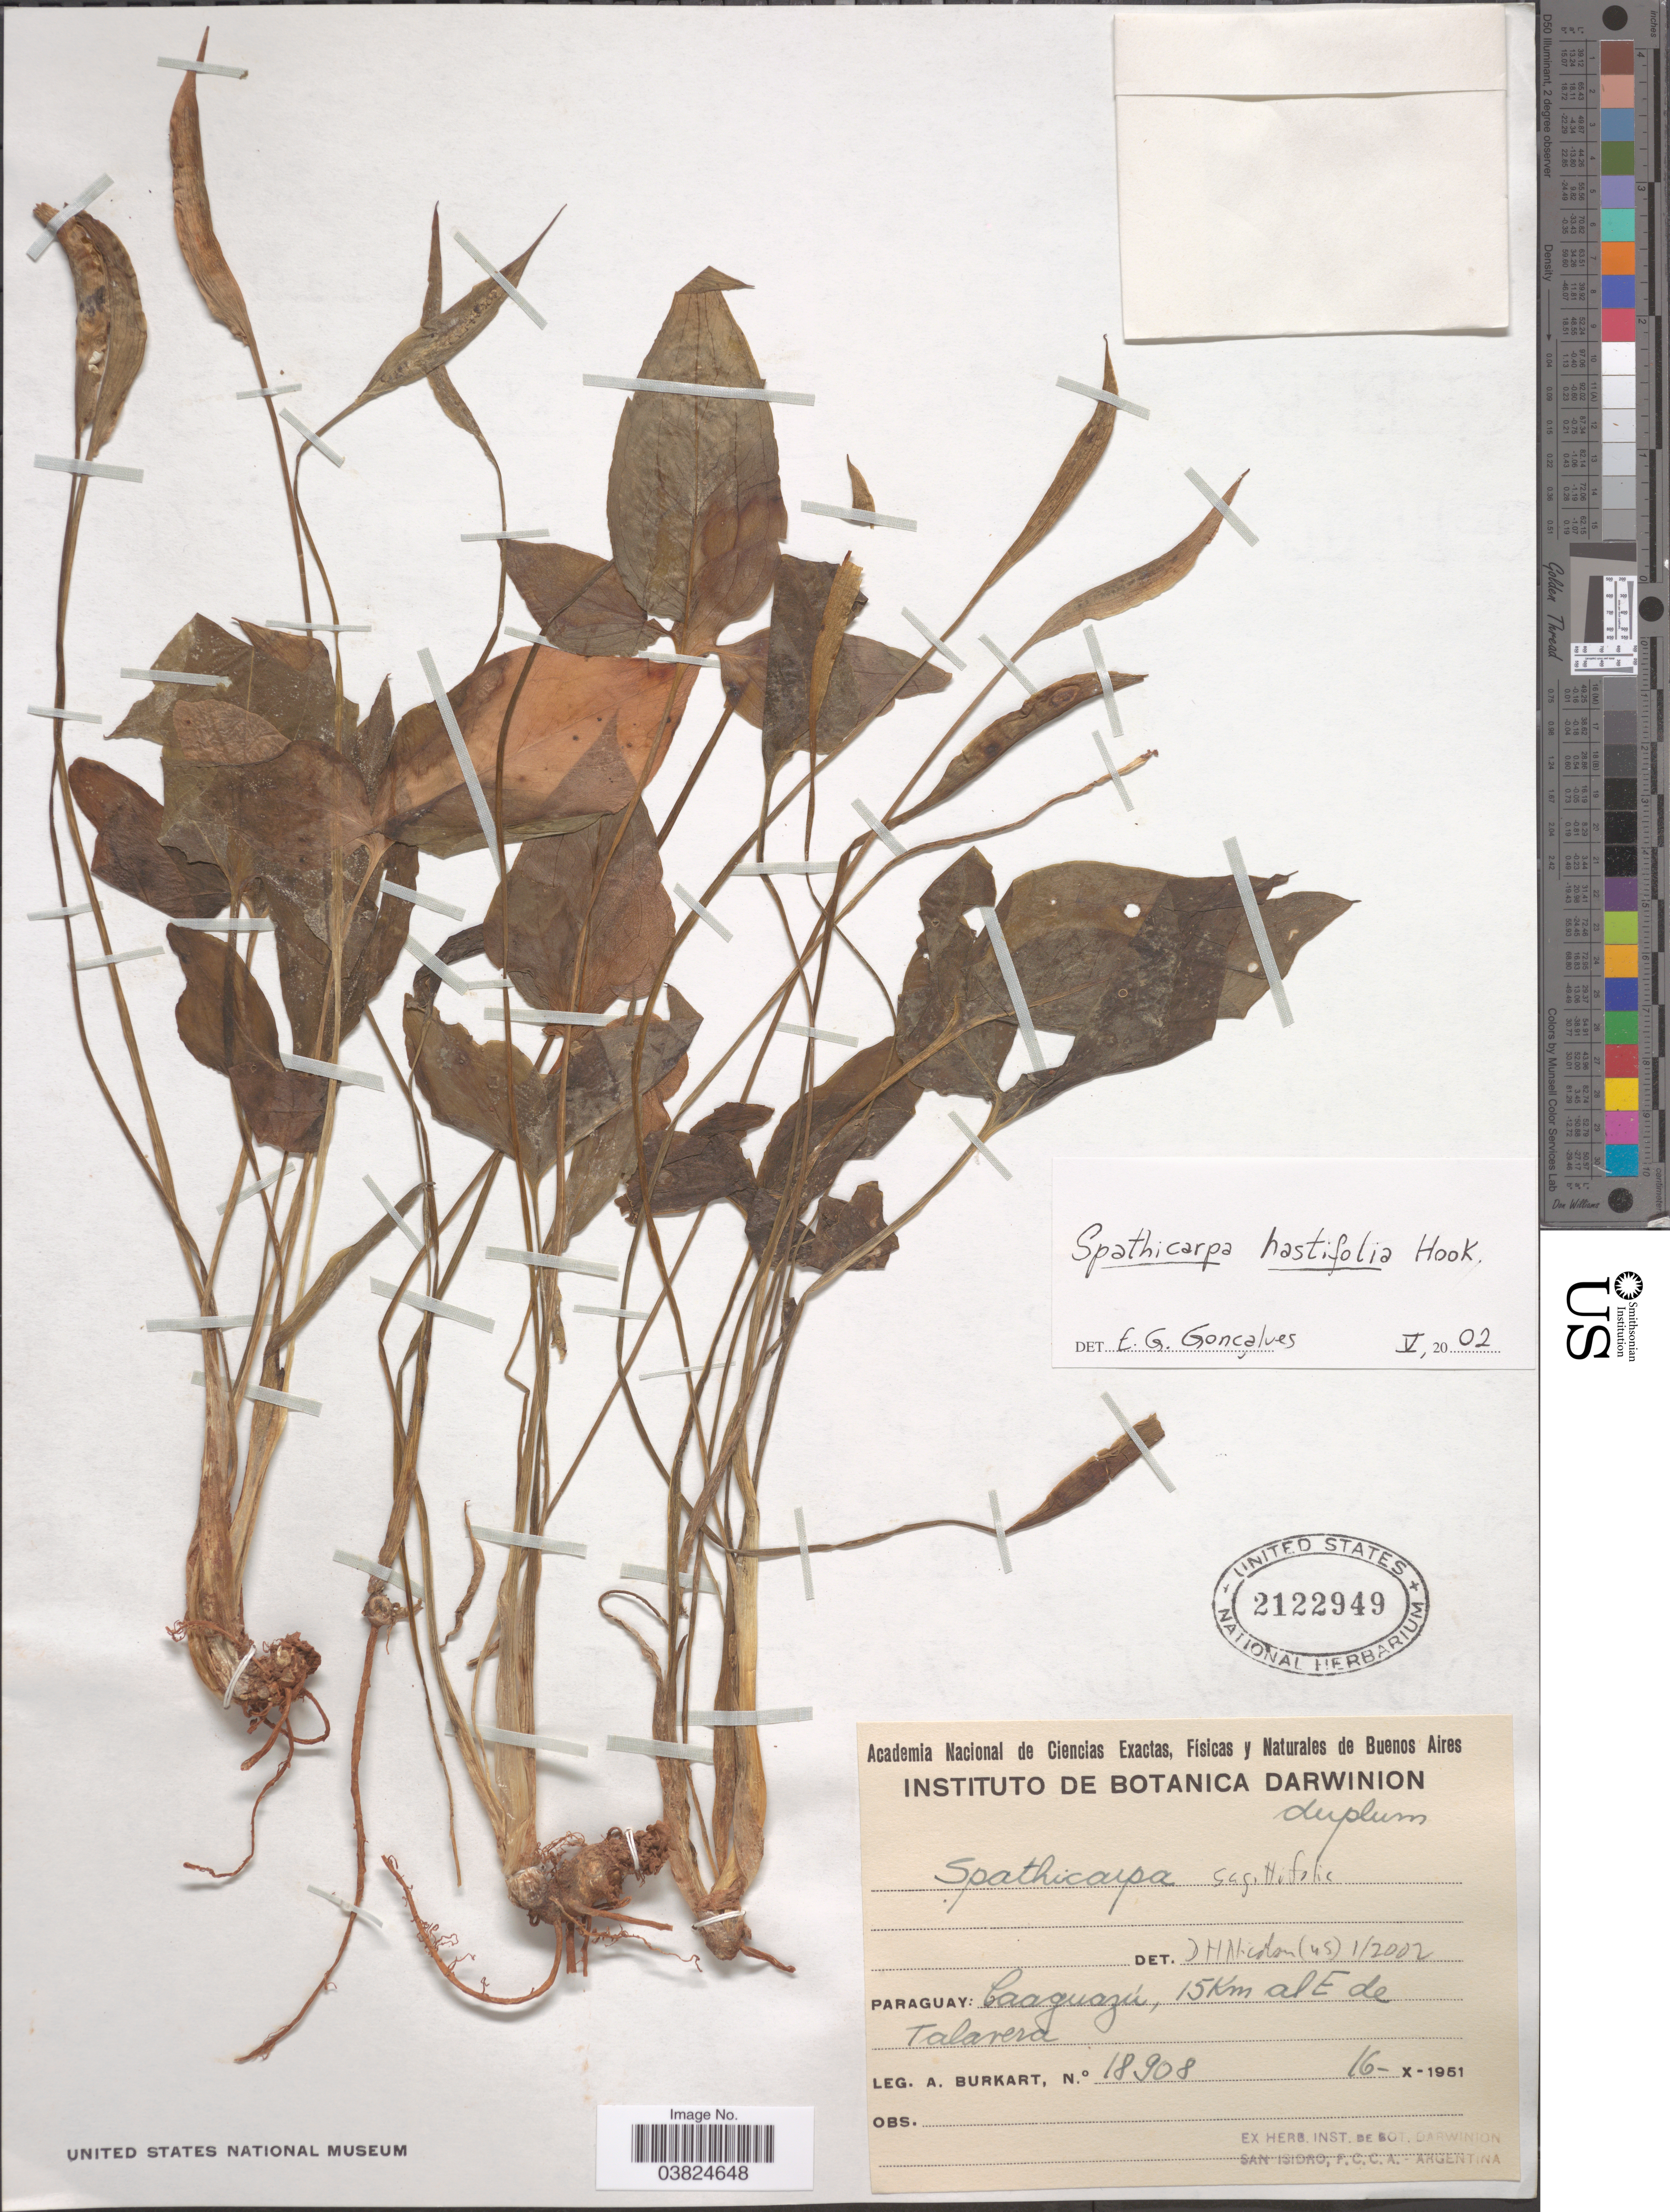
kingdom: Plantae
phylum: Tracheophyta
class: Liliopsida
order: Alismatales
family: Araceae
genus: Spathicarpa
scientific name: Spathicarpa hastifolia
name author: Hook.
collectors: A. E. Burkart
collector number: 18908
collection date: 1951-10-16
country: Paraguay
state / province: Caaguazu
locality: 15 Km al E de Talavera.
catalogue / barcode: US 2122949